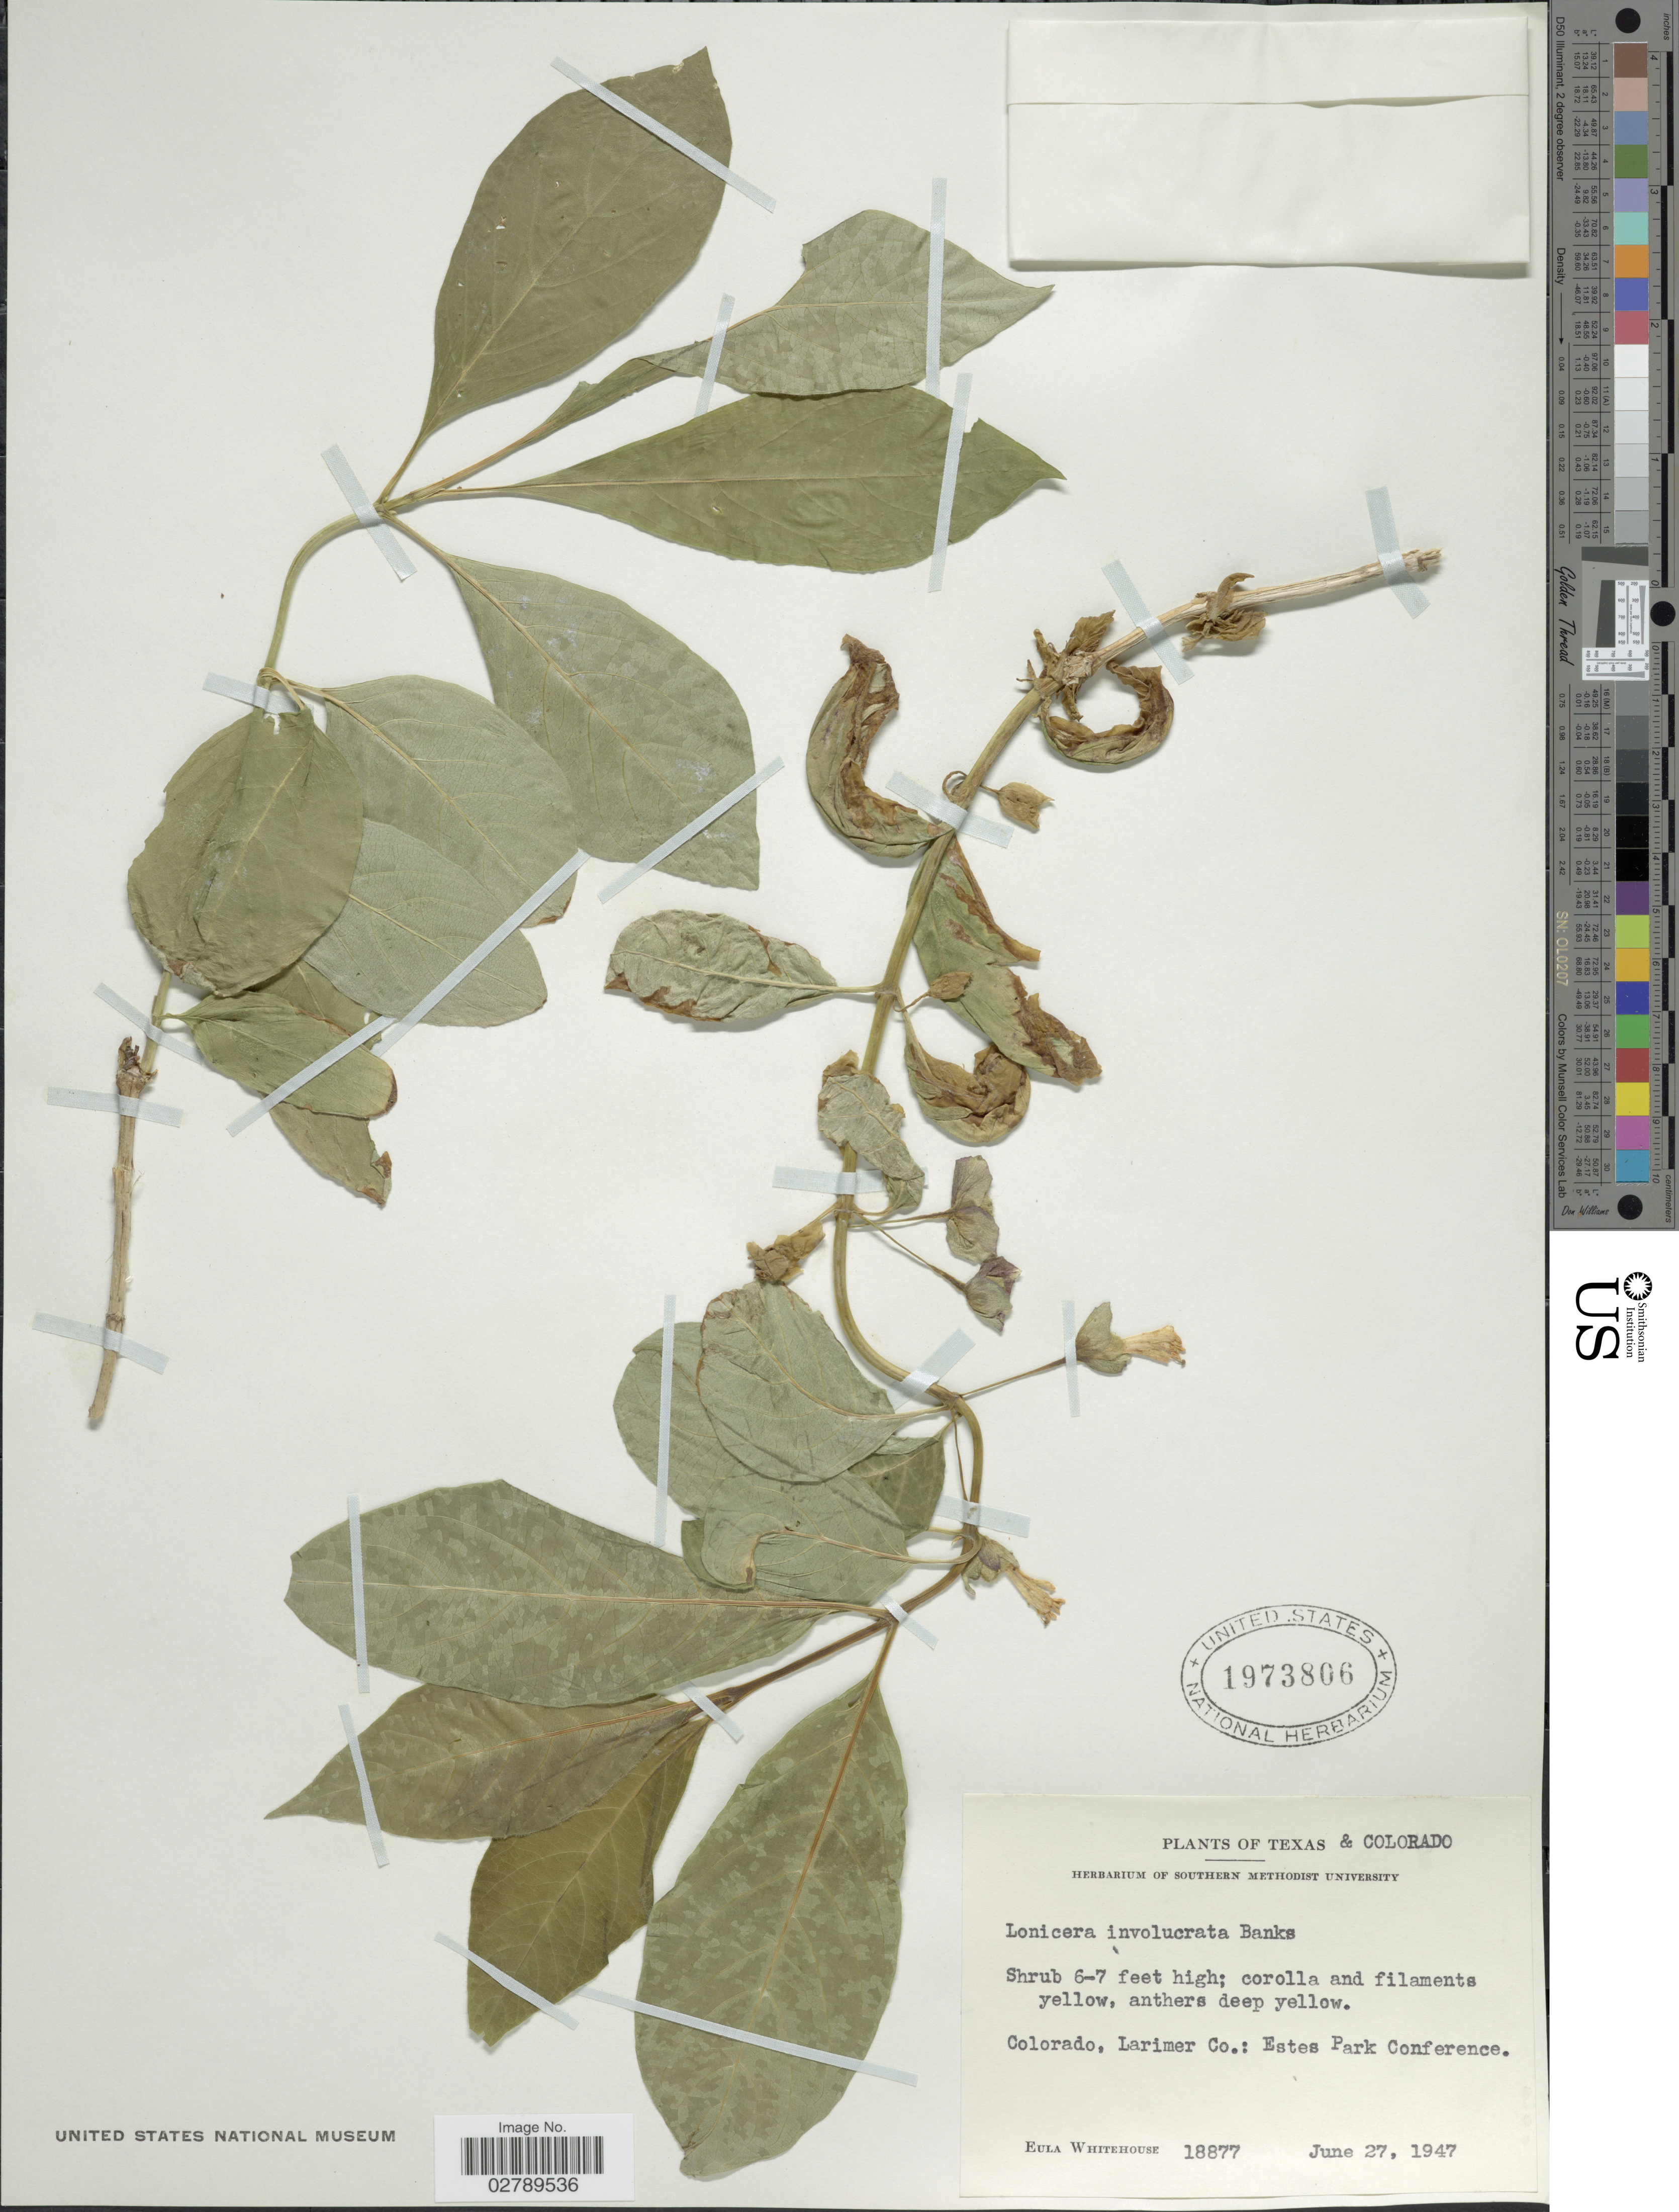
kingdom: Plantae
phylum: Tracheophyta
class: Magnoliopsida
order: Dipsacales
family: Caprifoliaceae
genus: Lonicera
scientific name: Lonicera involucrata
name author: (Richardson) Banks ex Spreng.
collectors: E. Whitehouse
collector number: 18877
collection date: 1947-06-27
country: United States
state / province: Colorado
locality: Larimer Co.: Estes Park Conference.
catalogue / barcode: US 1973806